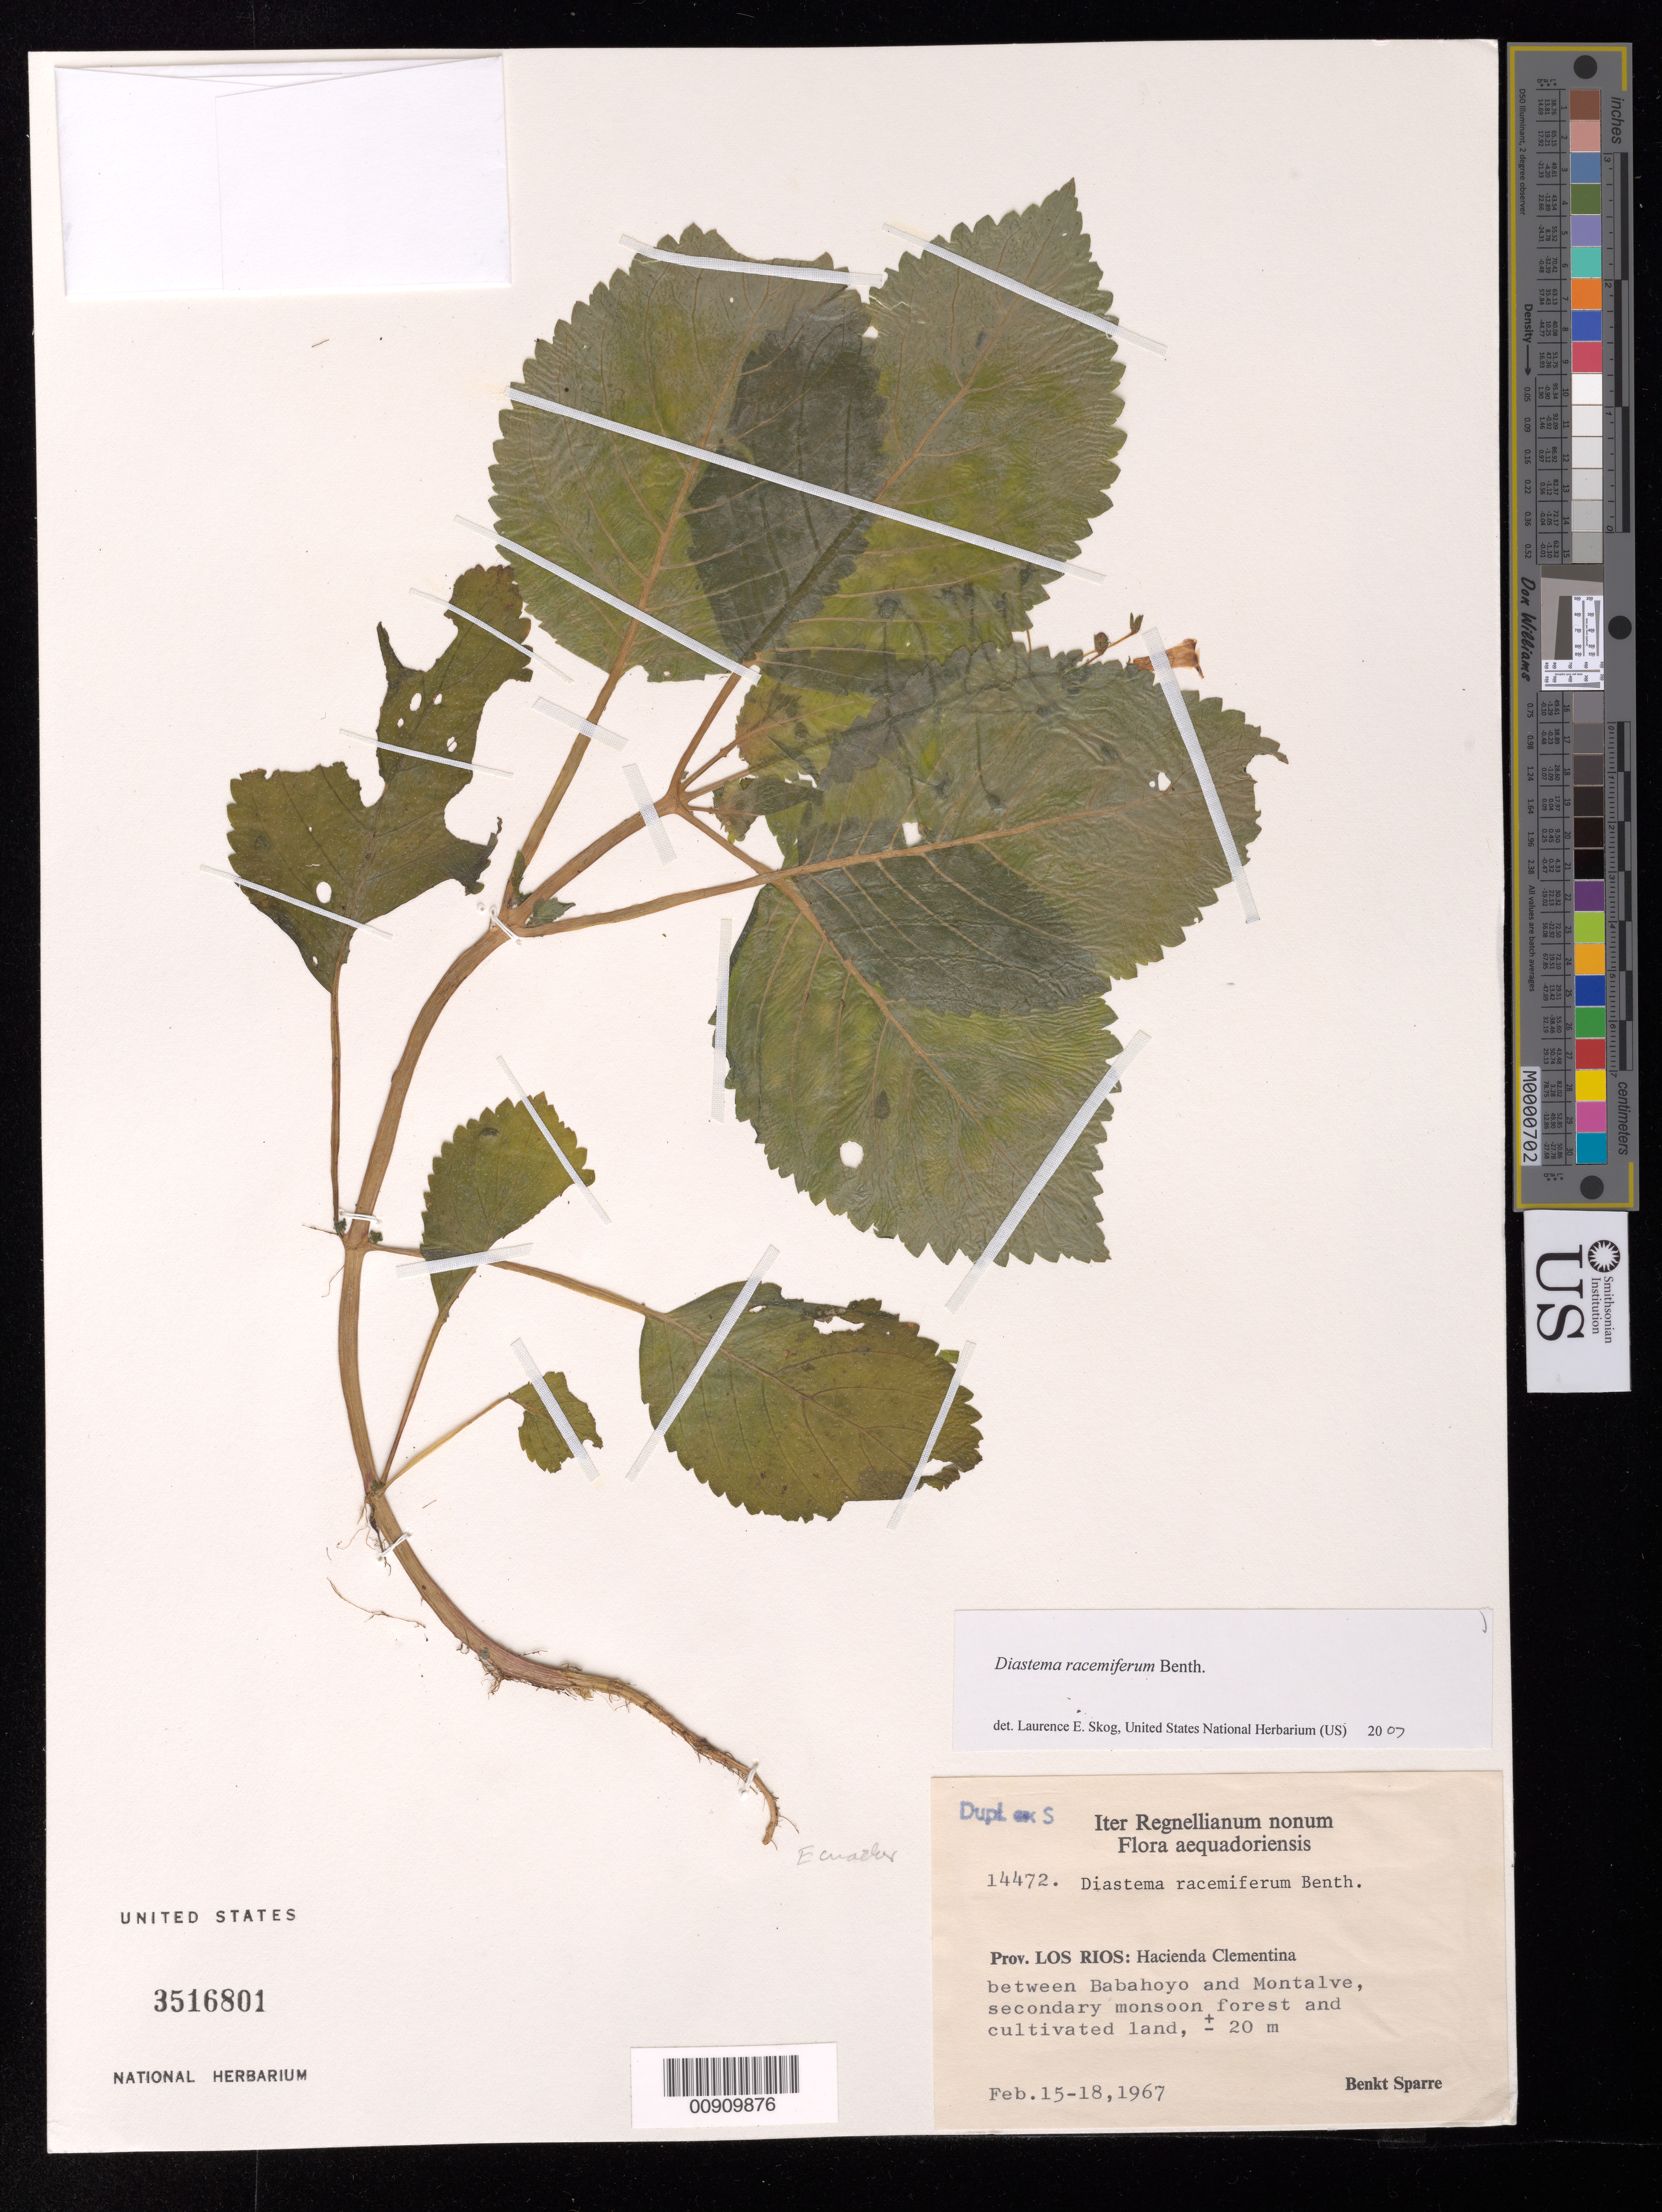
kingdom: Plantae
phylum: Tracheophyta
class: Magnoliopsida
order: Lamiales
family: Gesneriaceae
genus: Diastema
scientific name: Diastema racemiferum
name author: Benth.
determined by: Skog, Laurence E.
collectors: B. Sparre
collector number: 14472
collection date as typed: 15-18 Feb 1967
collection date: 1967-02-15/1967-02-18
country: Ecuador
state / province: Los Ríos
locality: Prov. Los Rios: Hacienda Clementina between Babahoyo and Montalve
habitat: Secondary monsoon forest and cultivated land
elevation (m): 20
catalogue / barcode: US 3516801